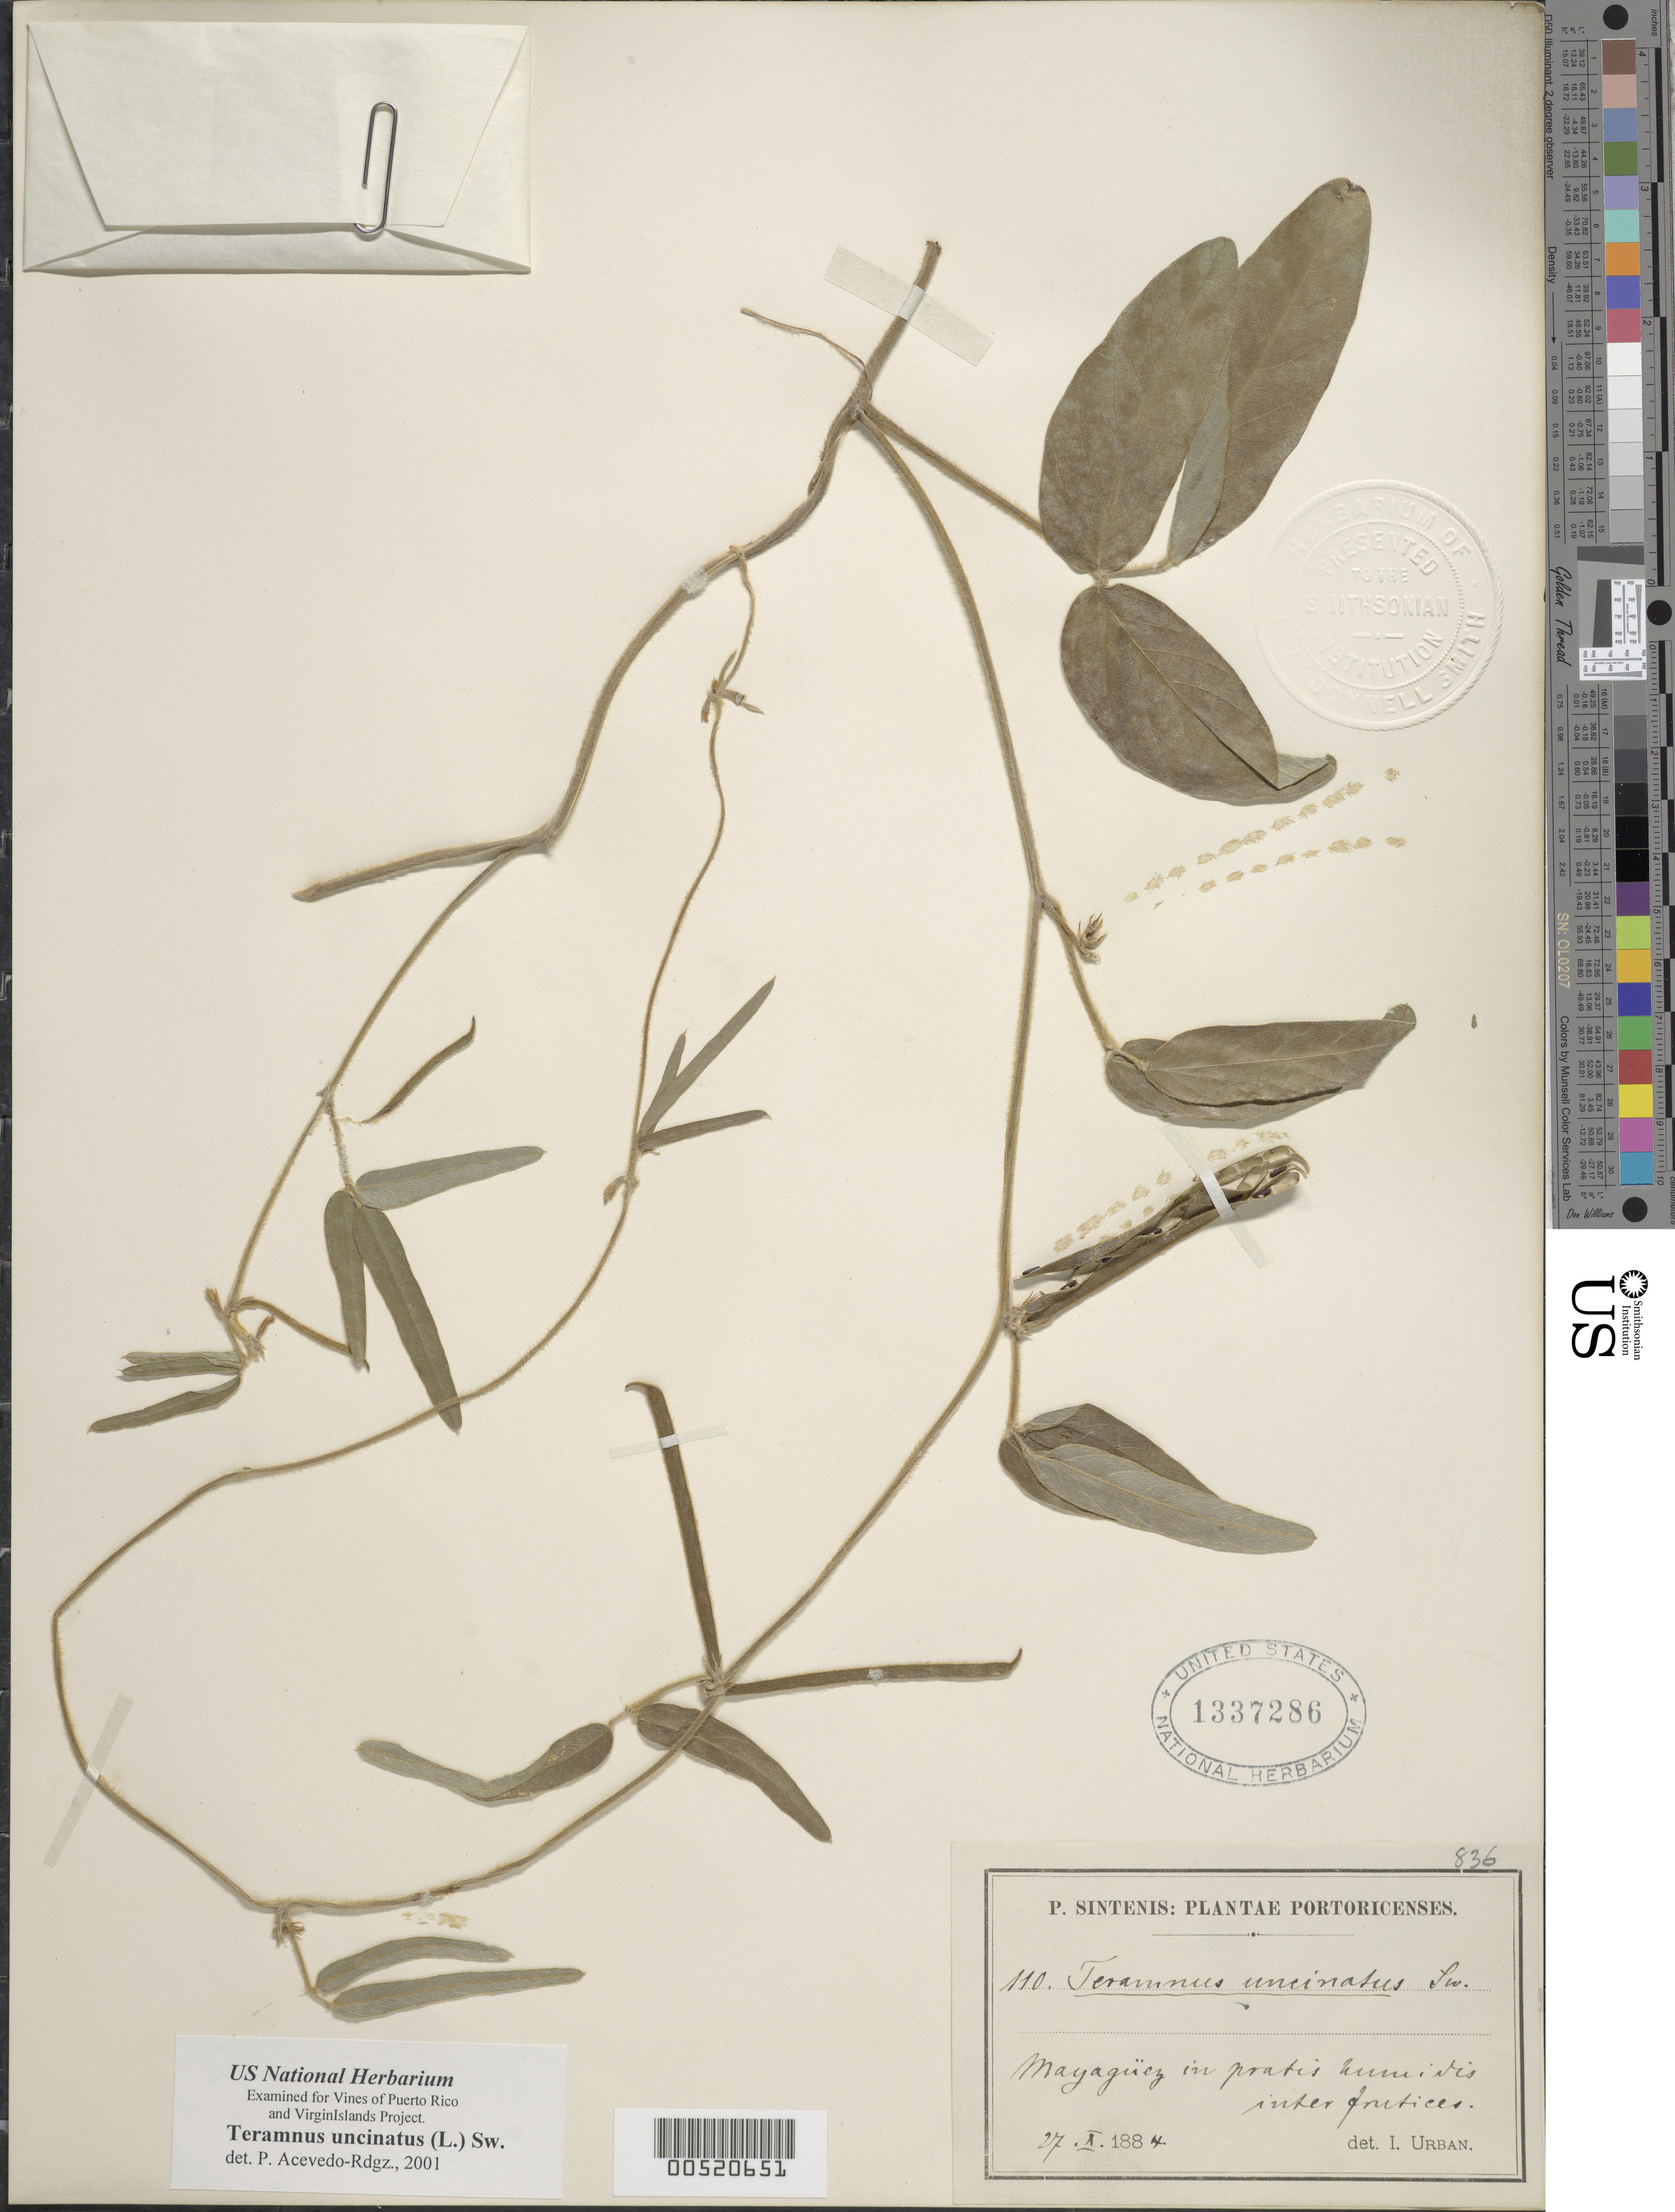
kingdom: Plantae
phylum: Tracheophyta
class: Magnoliopsida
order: Fabales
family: Fabaceae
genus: Teramnus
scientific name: Teramnus uncinatus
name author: (L.) Sw.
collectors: P. Sintenis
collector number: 110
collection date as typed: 11 Nov 1884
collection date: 1884-11-11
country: Puerto Rico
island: Greater Antilles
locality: Mayagüez. In pratis humidis inter frutices.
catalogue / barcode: US 1337286